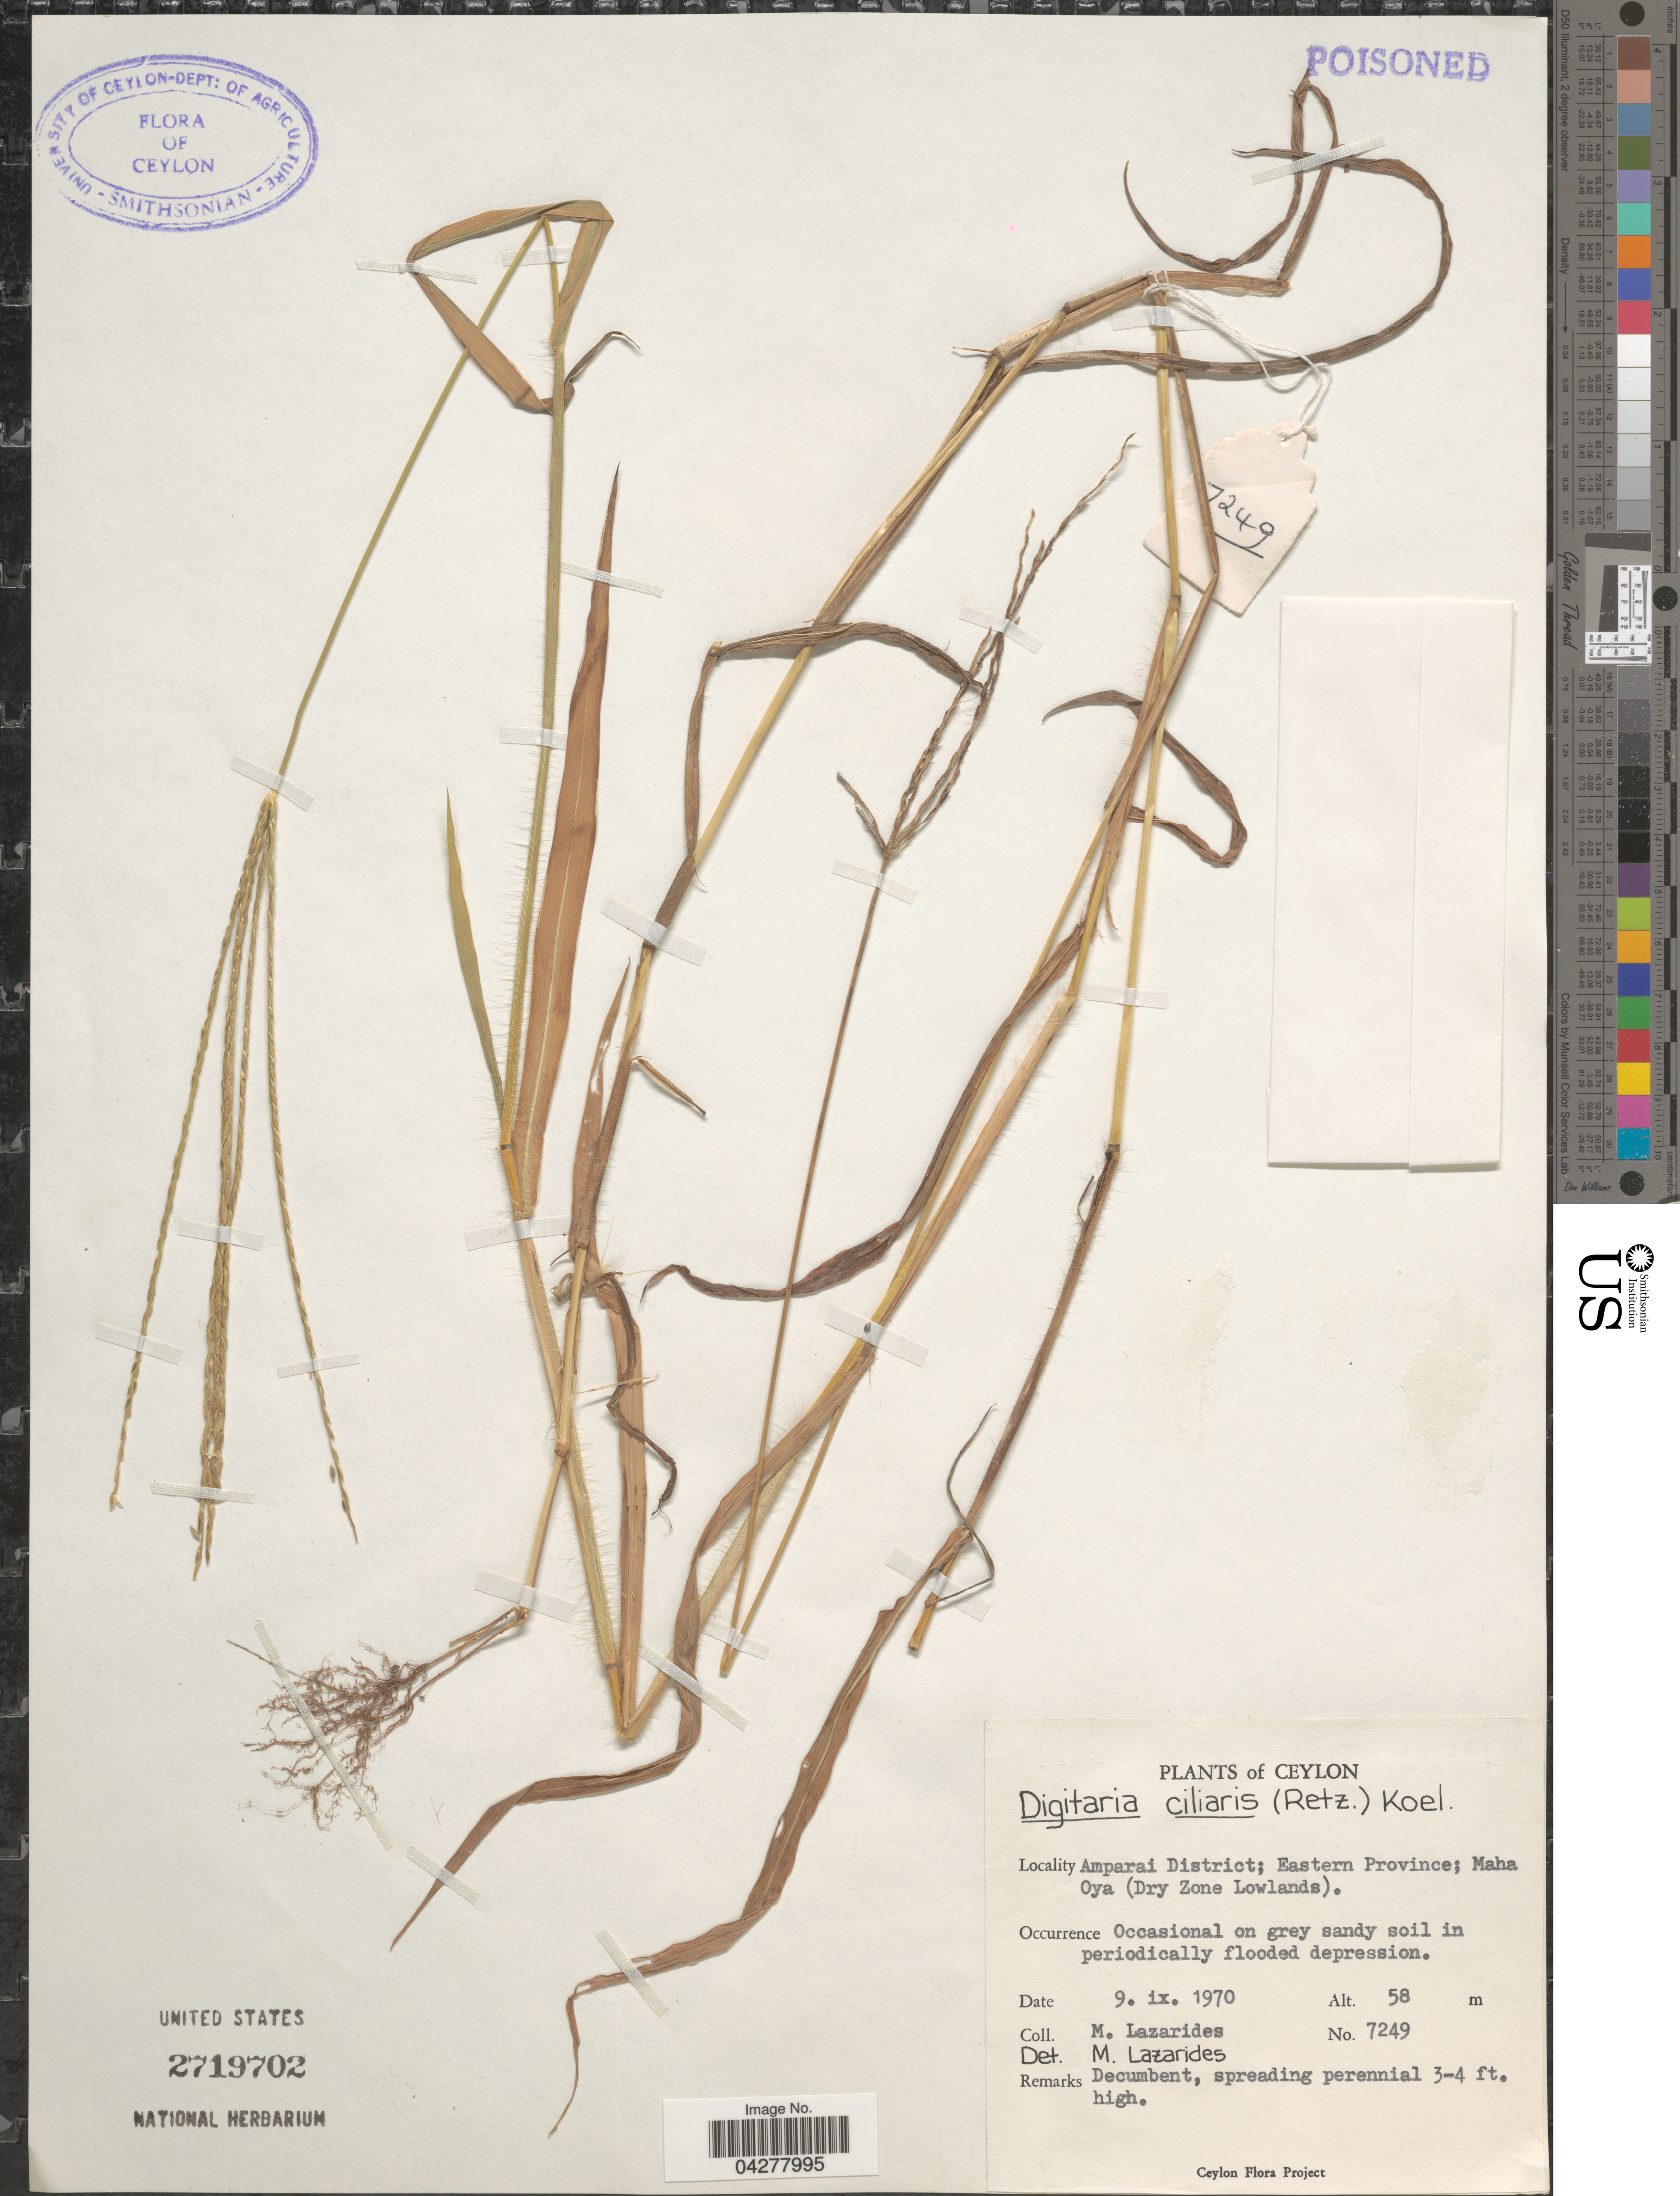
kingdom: Plantae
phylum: Tracheophyta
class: Liliopsida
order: Poales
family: Poaceae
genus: Digitaria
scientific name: Digitaria ciliaris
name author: (Retz.) Koeler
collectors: M. Lazarides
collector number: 7249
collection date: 1970-09-09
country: Sri Lanka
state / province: Eastern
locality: Ceylon. Amparai District; Maha Oya (Dry Zone Lowlands). Occasional on grey sandy soil in periodically flooded depression.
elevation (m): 58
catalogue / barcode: US 2719702